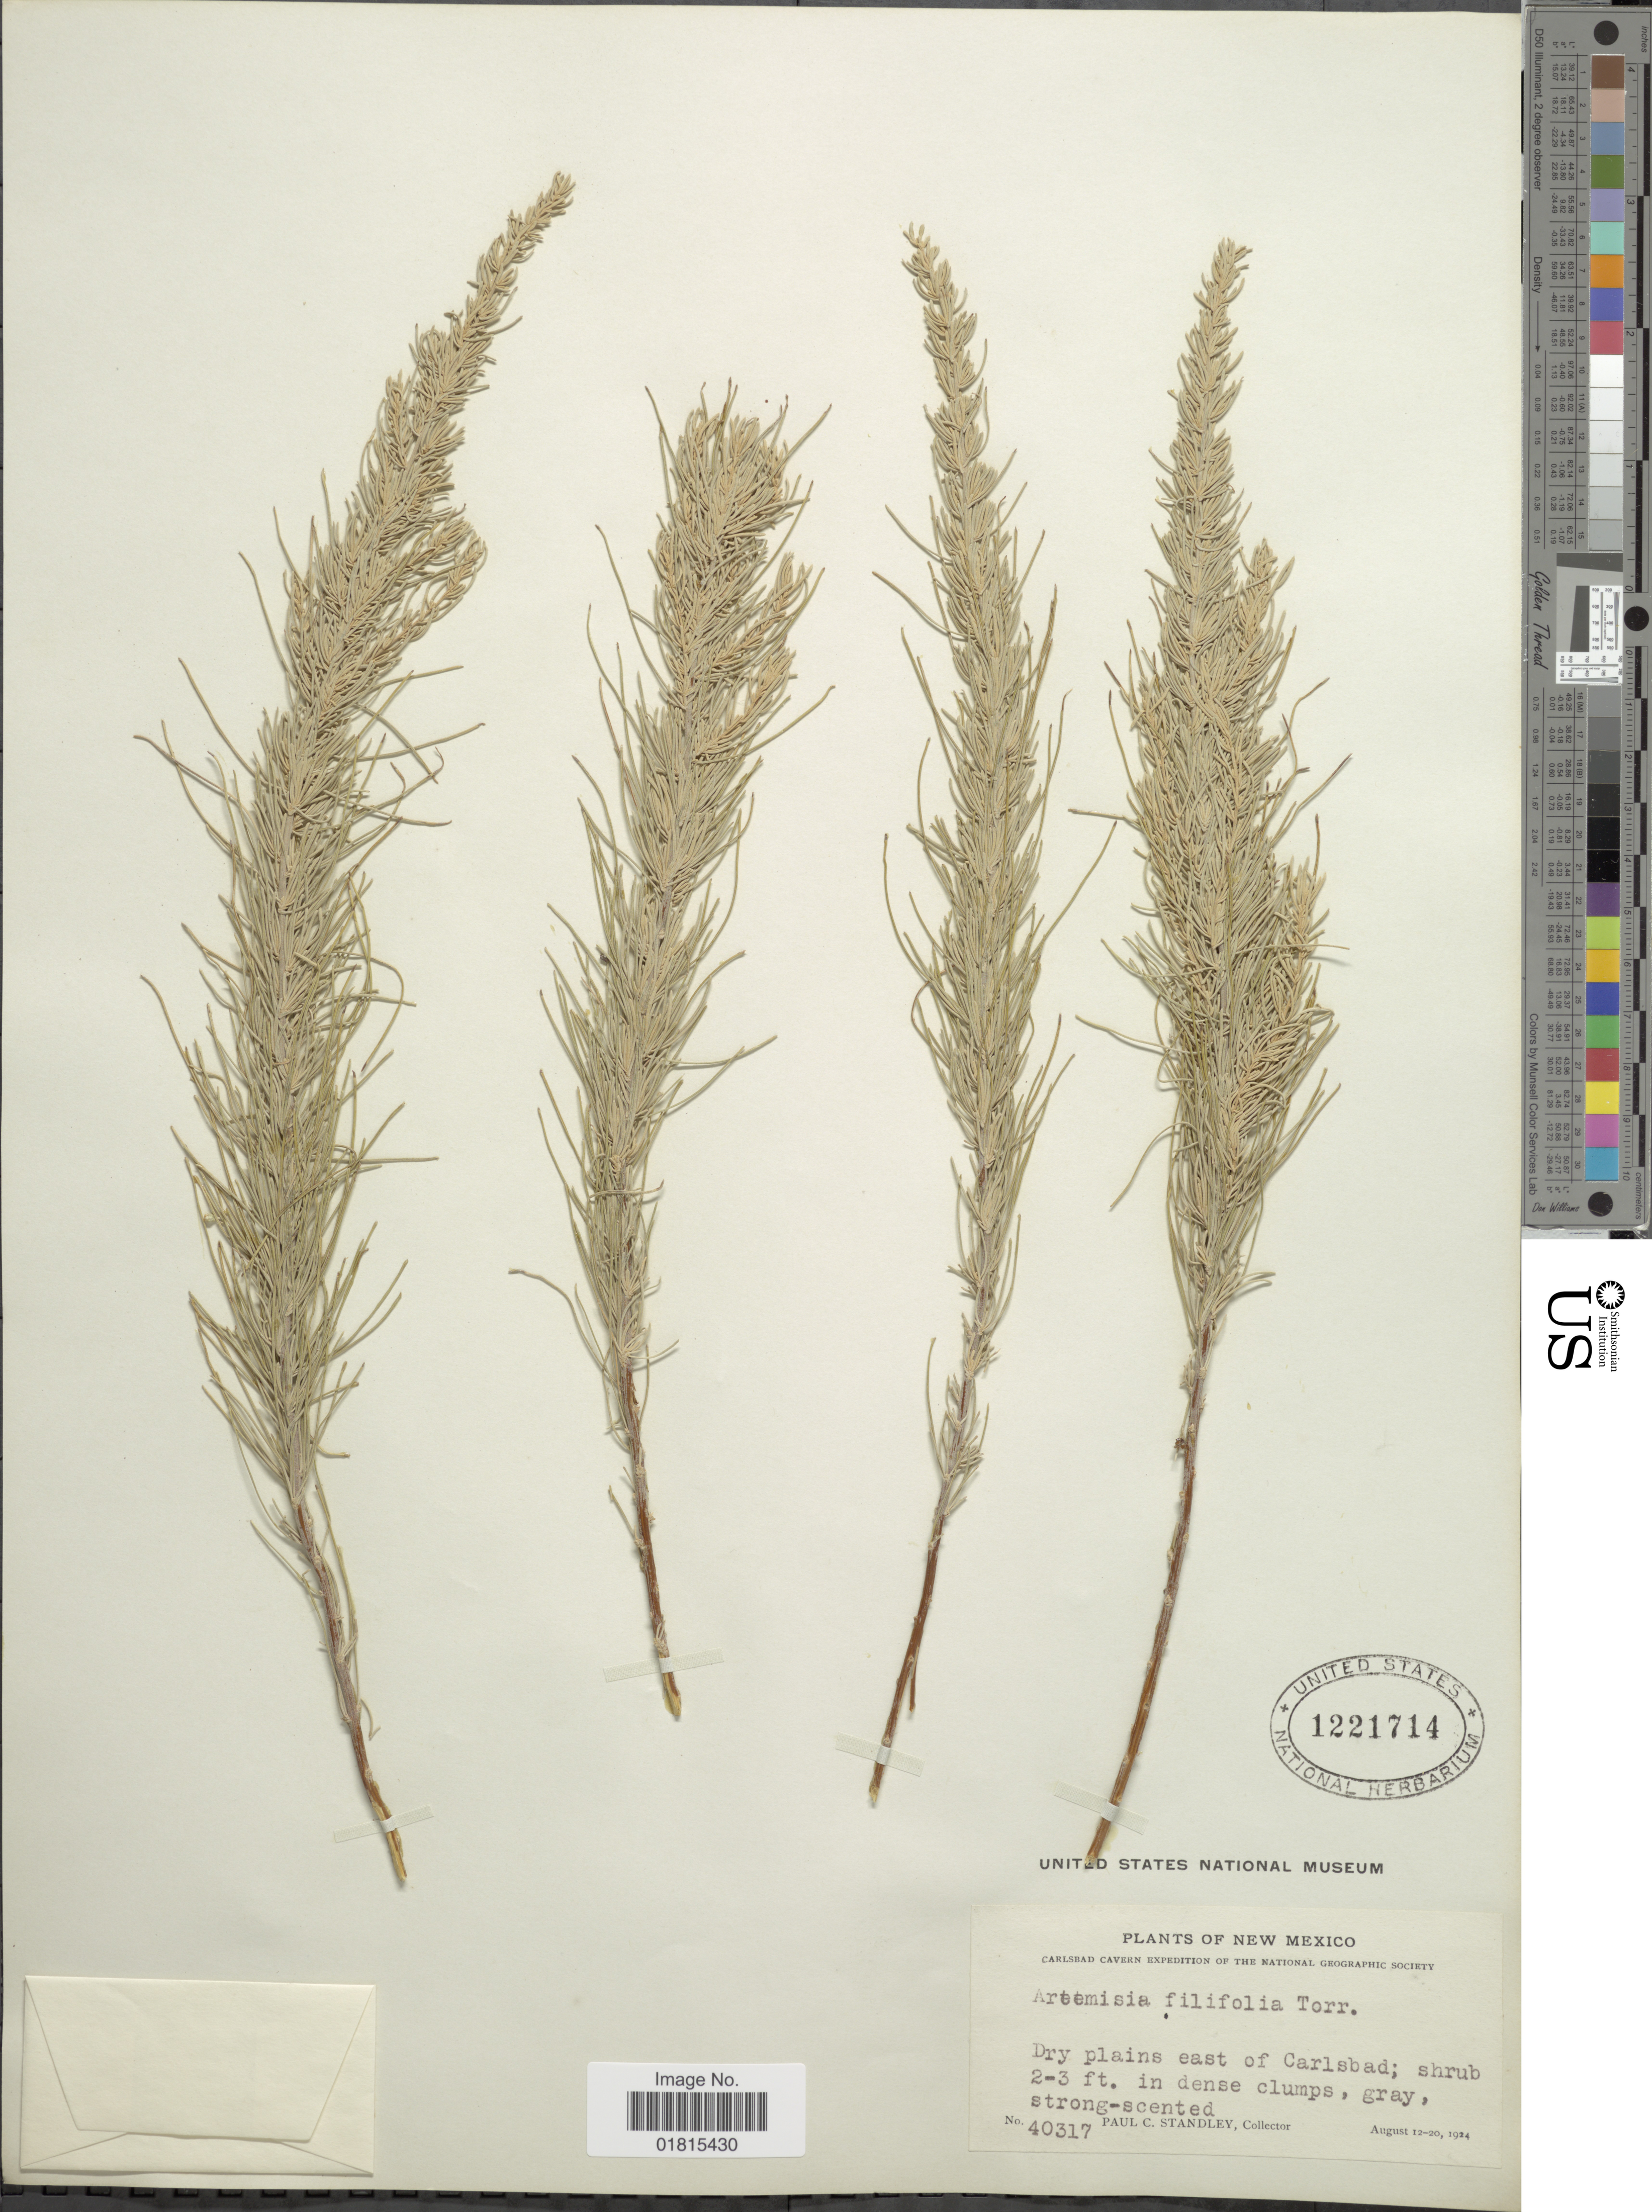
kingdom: Plantae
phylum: Tracheophyta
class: Magnoliopsida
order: Asterales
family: Asteraceae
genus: Artemisia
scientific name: Artemisia filifolia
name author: Torr.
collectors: P. C. Standley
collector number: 40317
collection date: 1924-08-12/1924-08-20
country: United States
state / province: New Mexico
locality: Dry plains east of Carlsbad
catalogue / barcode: US 1221714